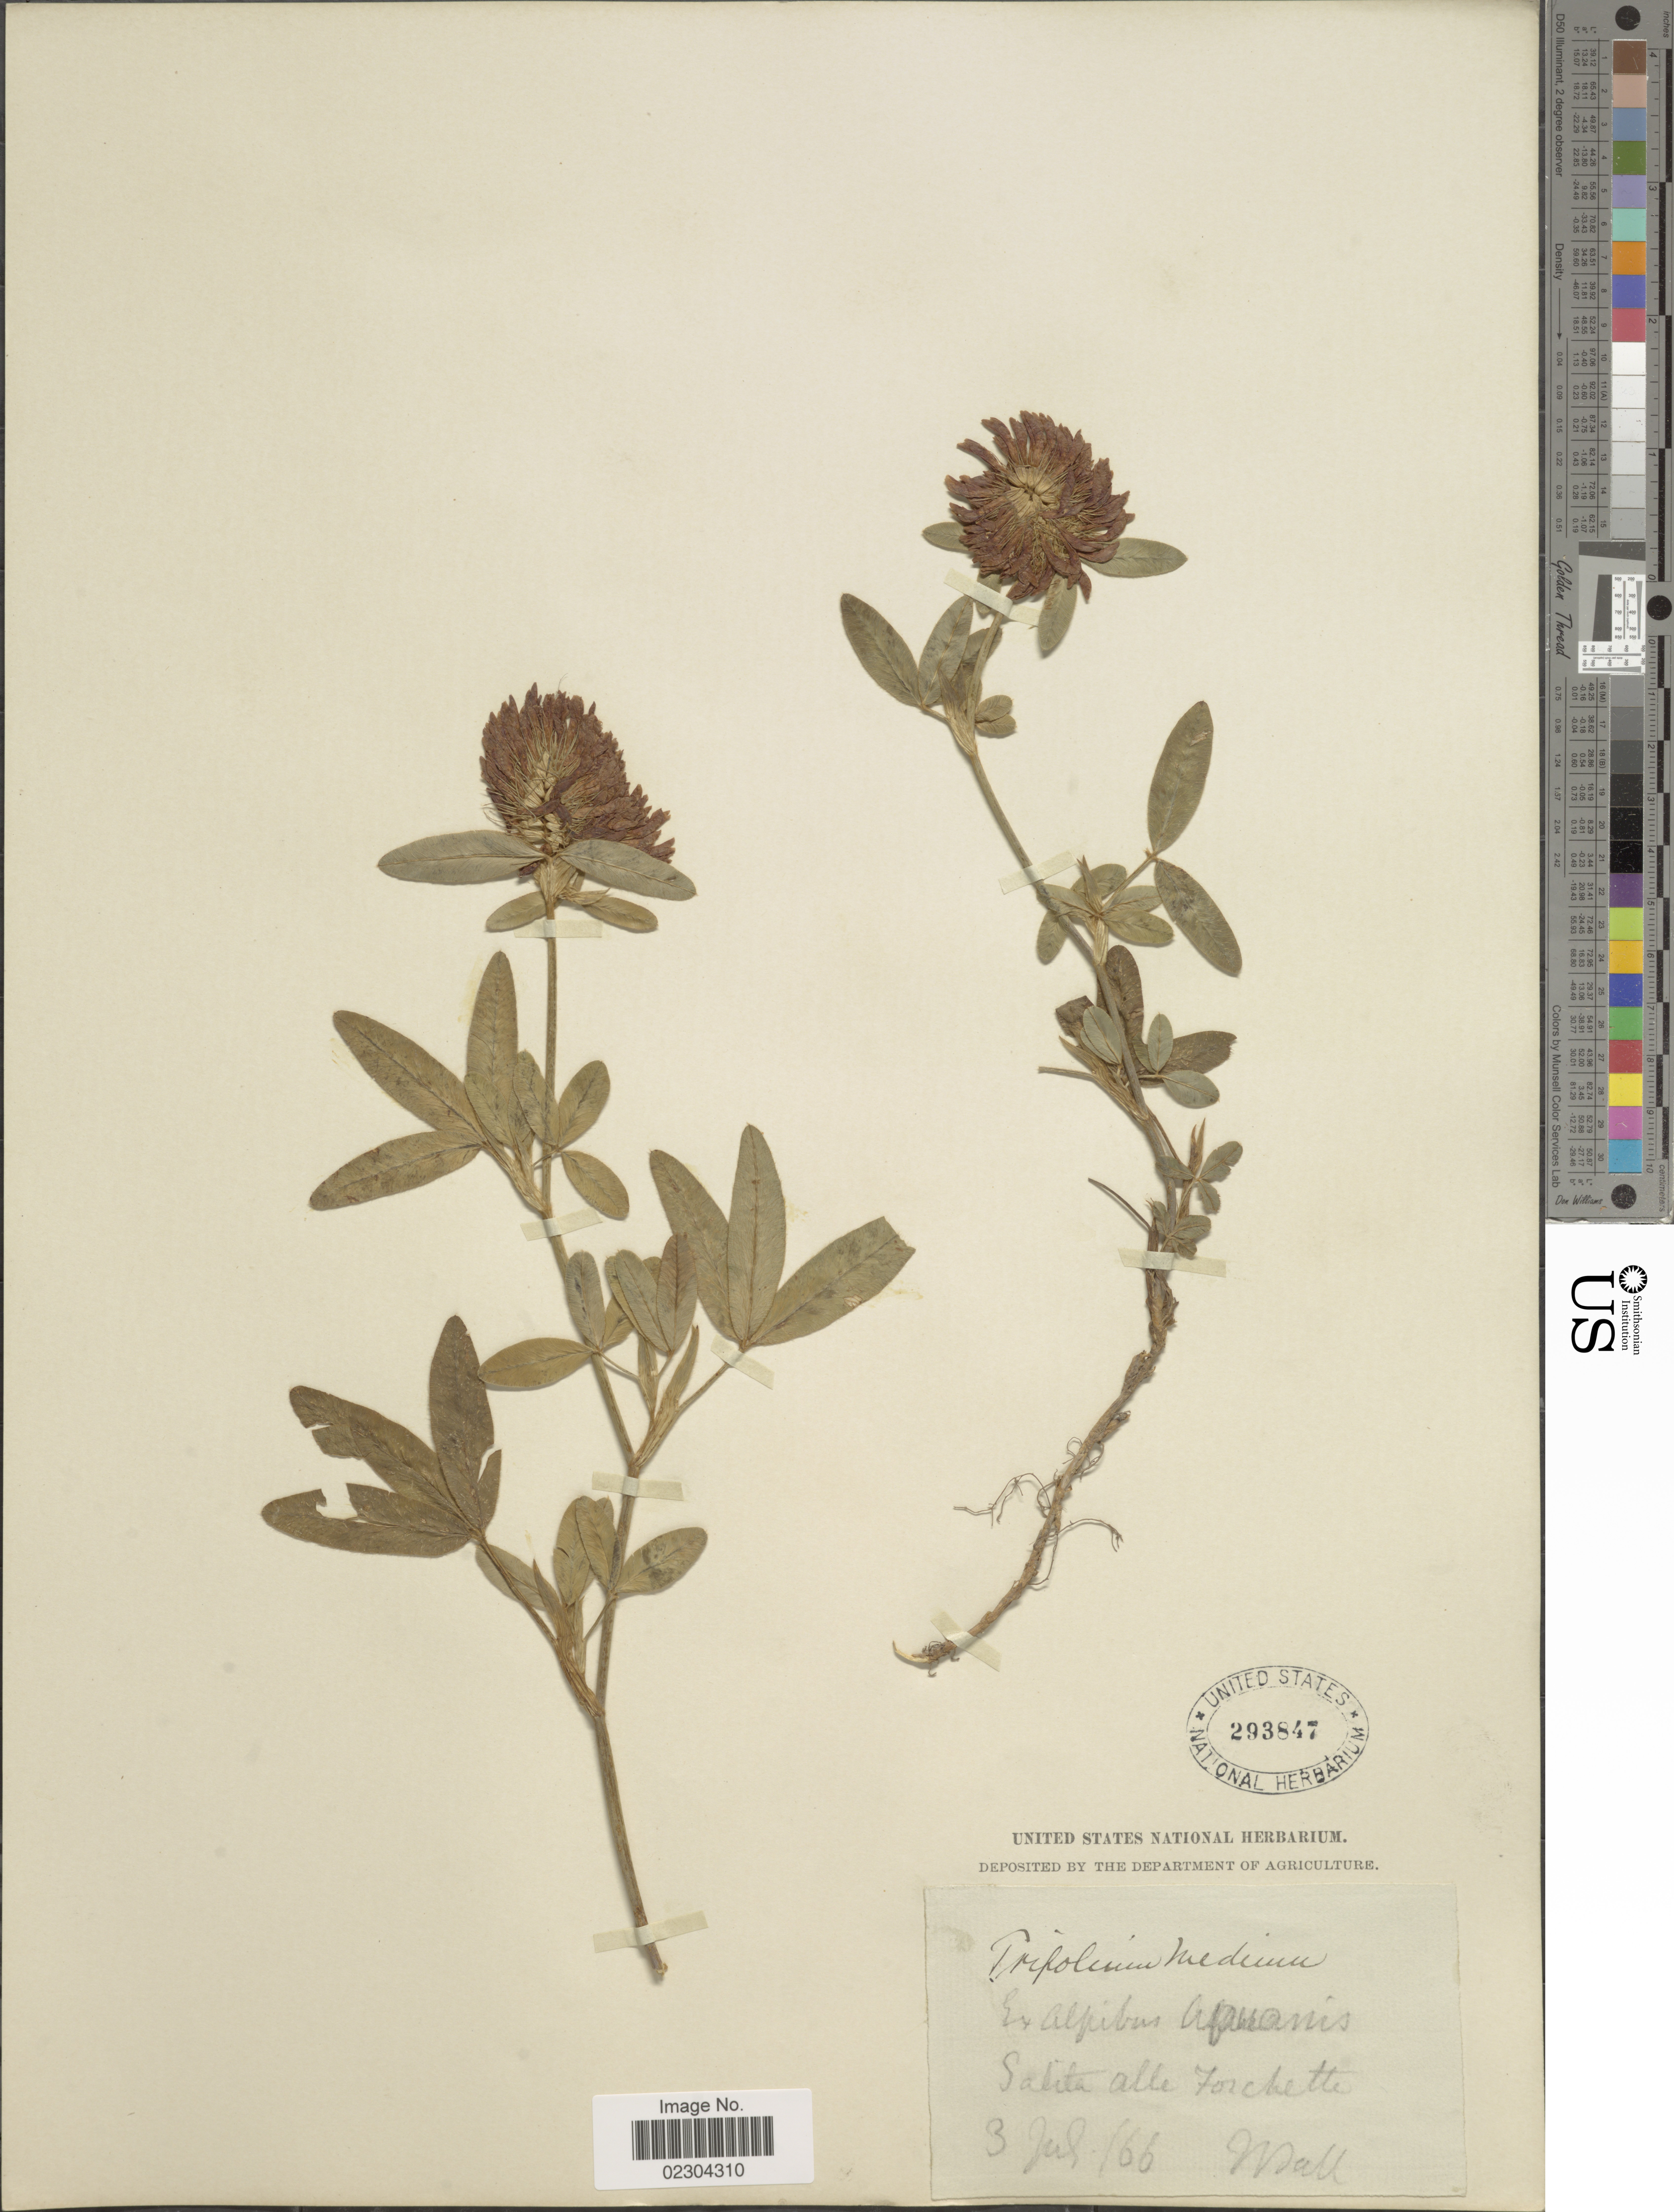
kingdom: Plantae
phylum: Tracheophyta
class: Magnoliopsida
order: Fabales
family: Fabaceae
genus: Trifolium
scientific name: Trifolium medium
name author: L.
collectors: J. Ball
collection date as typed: Transcribed d/m/y: 3/7/66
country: Italy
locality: ex Alpibus Aguanis, Salita alle Forchette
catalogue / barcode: US 293847